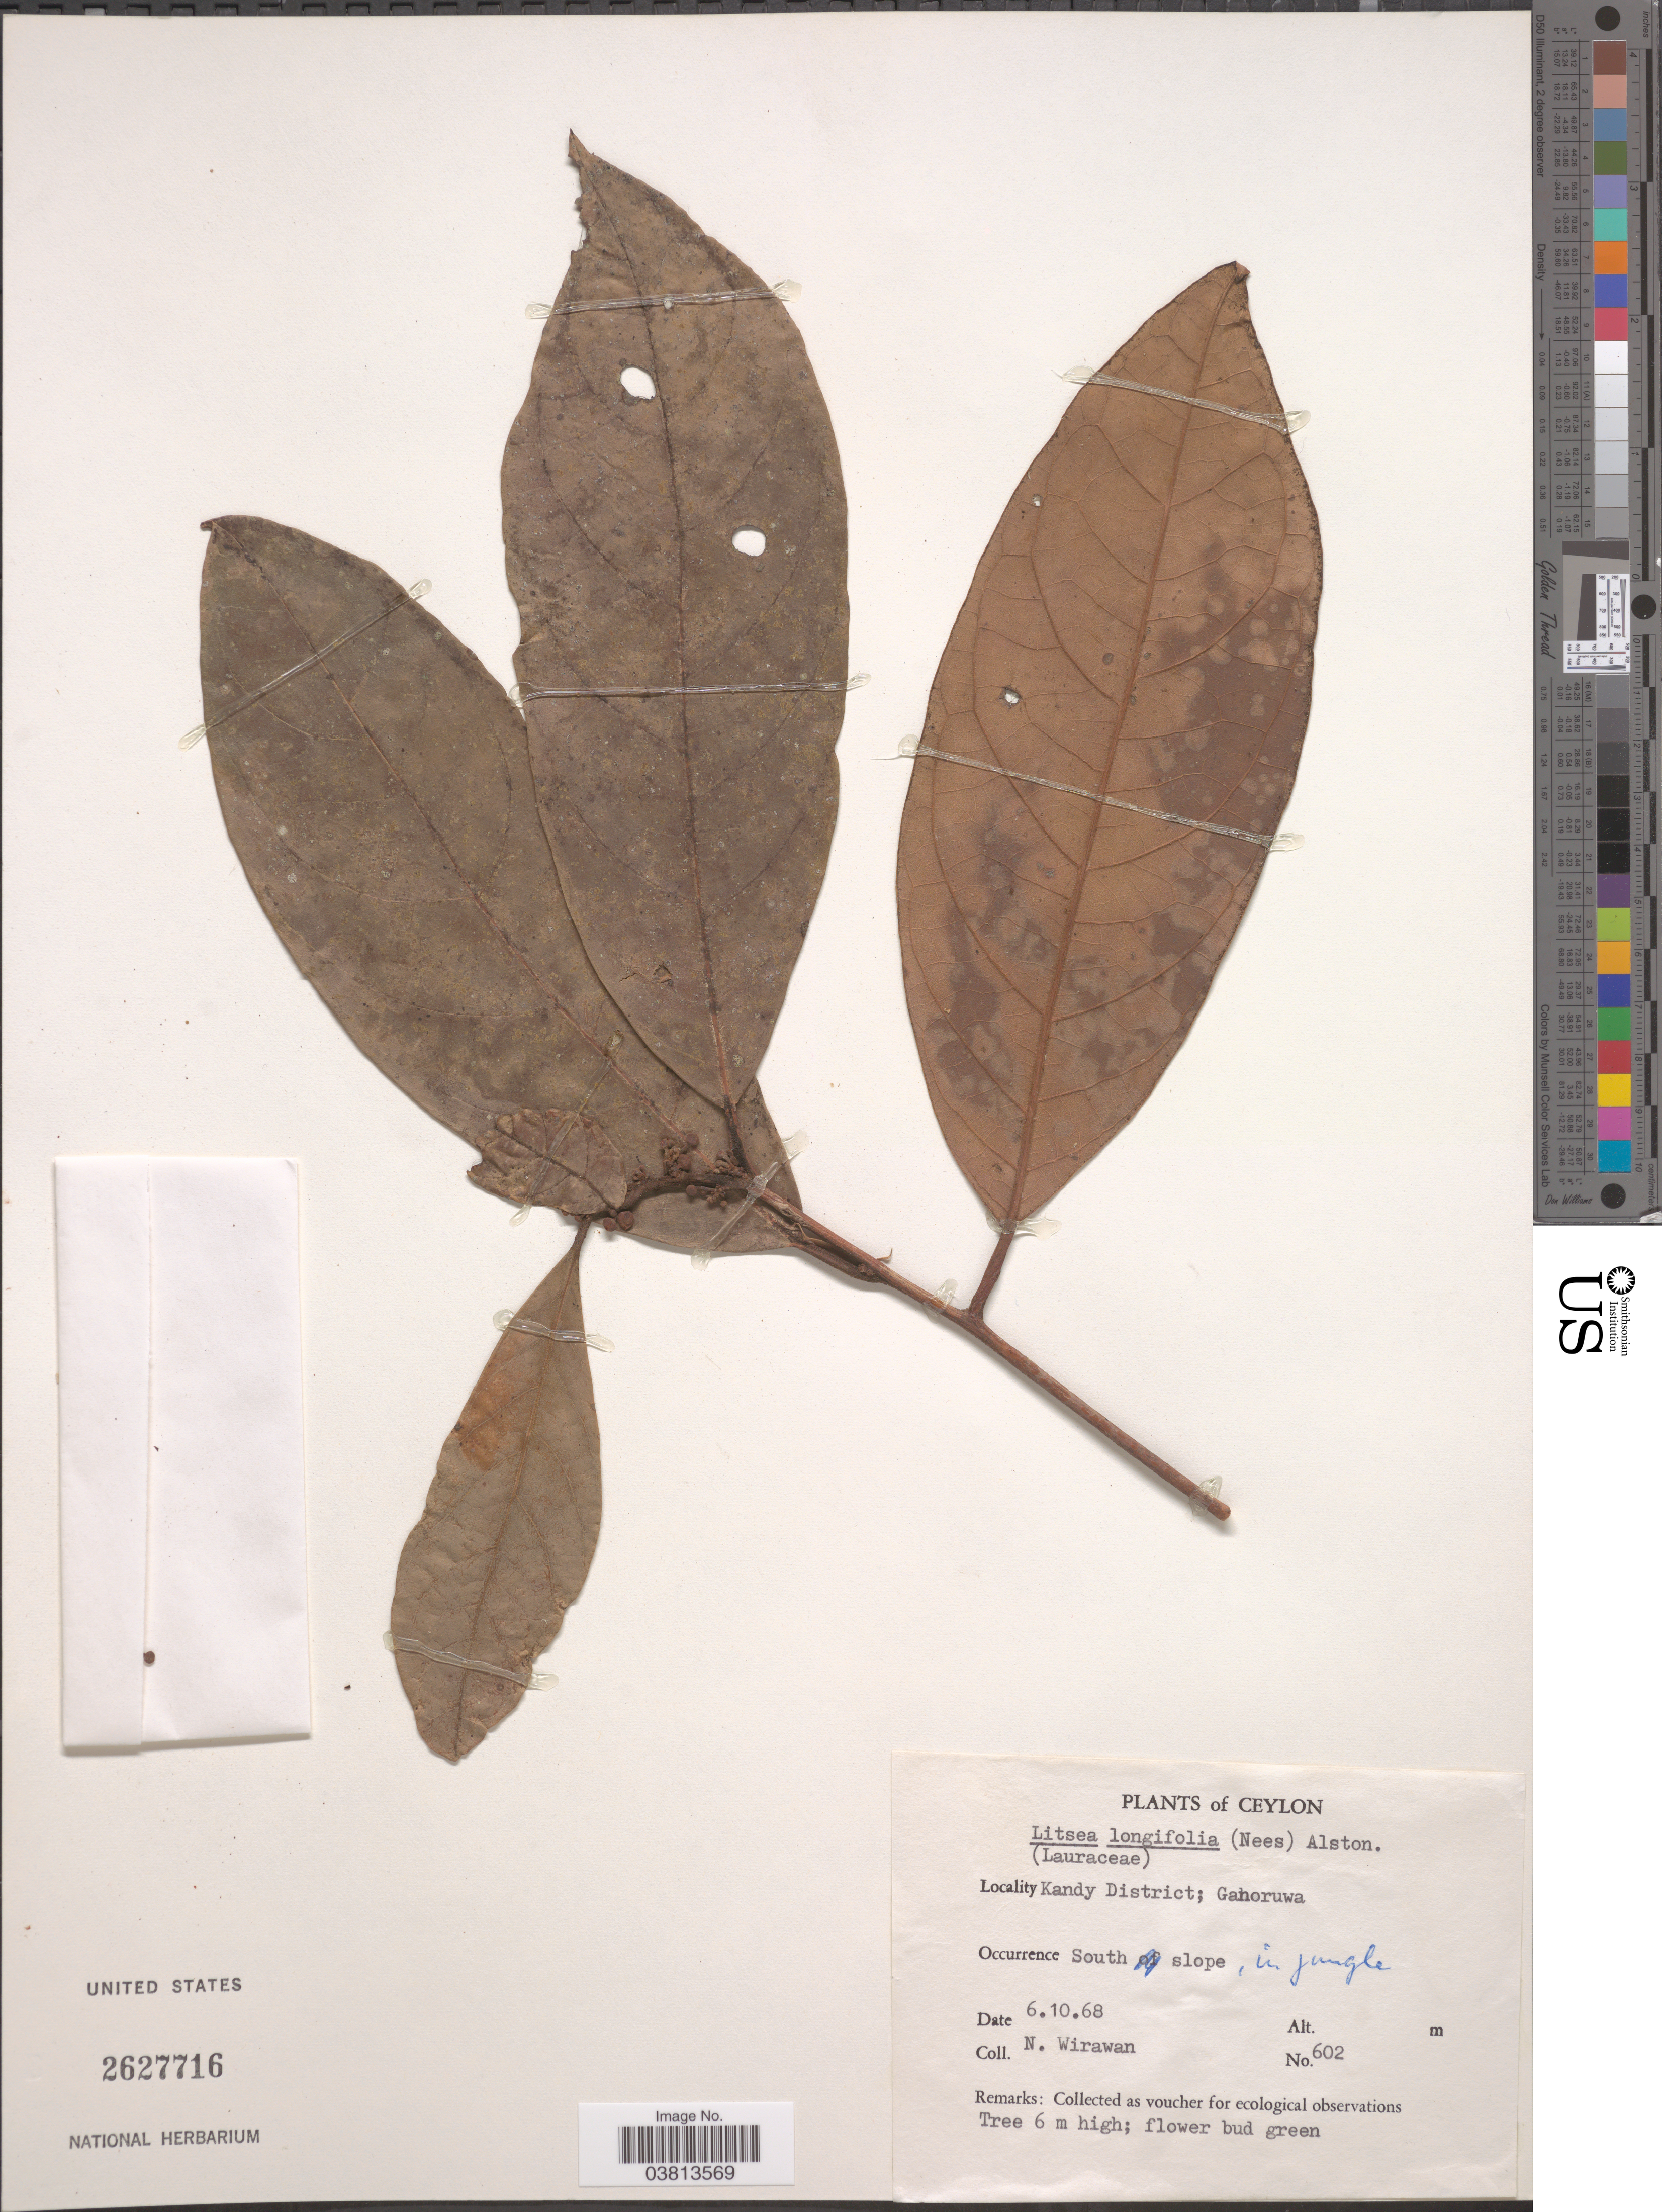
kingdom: Plantae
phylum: Tracheophyta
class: Magnoliopsida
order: Laurales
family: Lauraceae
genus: Litsea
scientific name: Litsea longifolia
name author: (Nees) Trimen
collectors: N. Wirawan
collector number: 602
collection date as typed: Transcribed d/m/y: 6/10/68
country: Sri Lanka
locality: Ceylon. Kandy District; Ganoruwa. South slope, in jungle.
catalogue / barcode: US 2627716